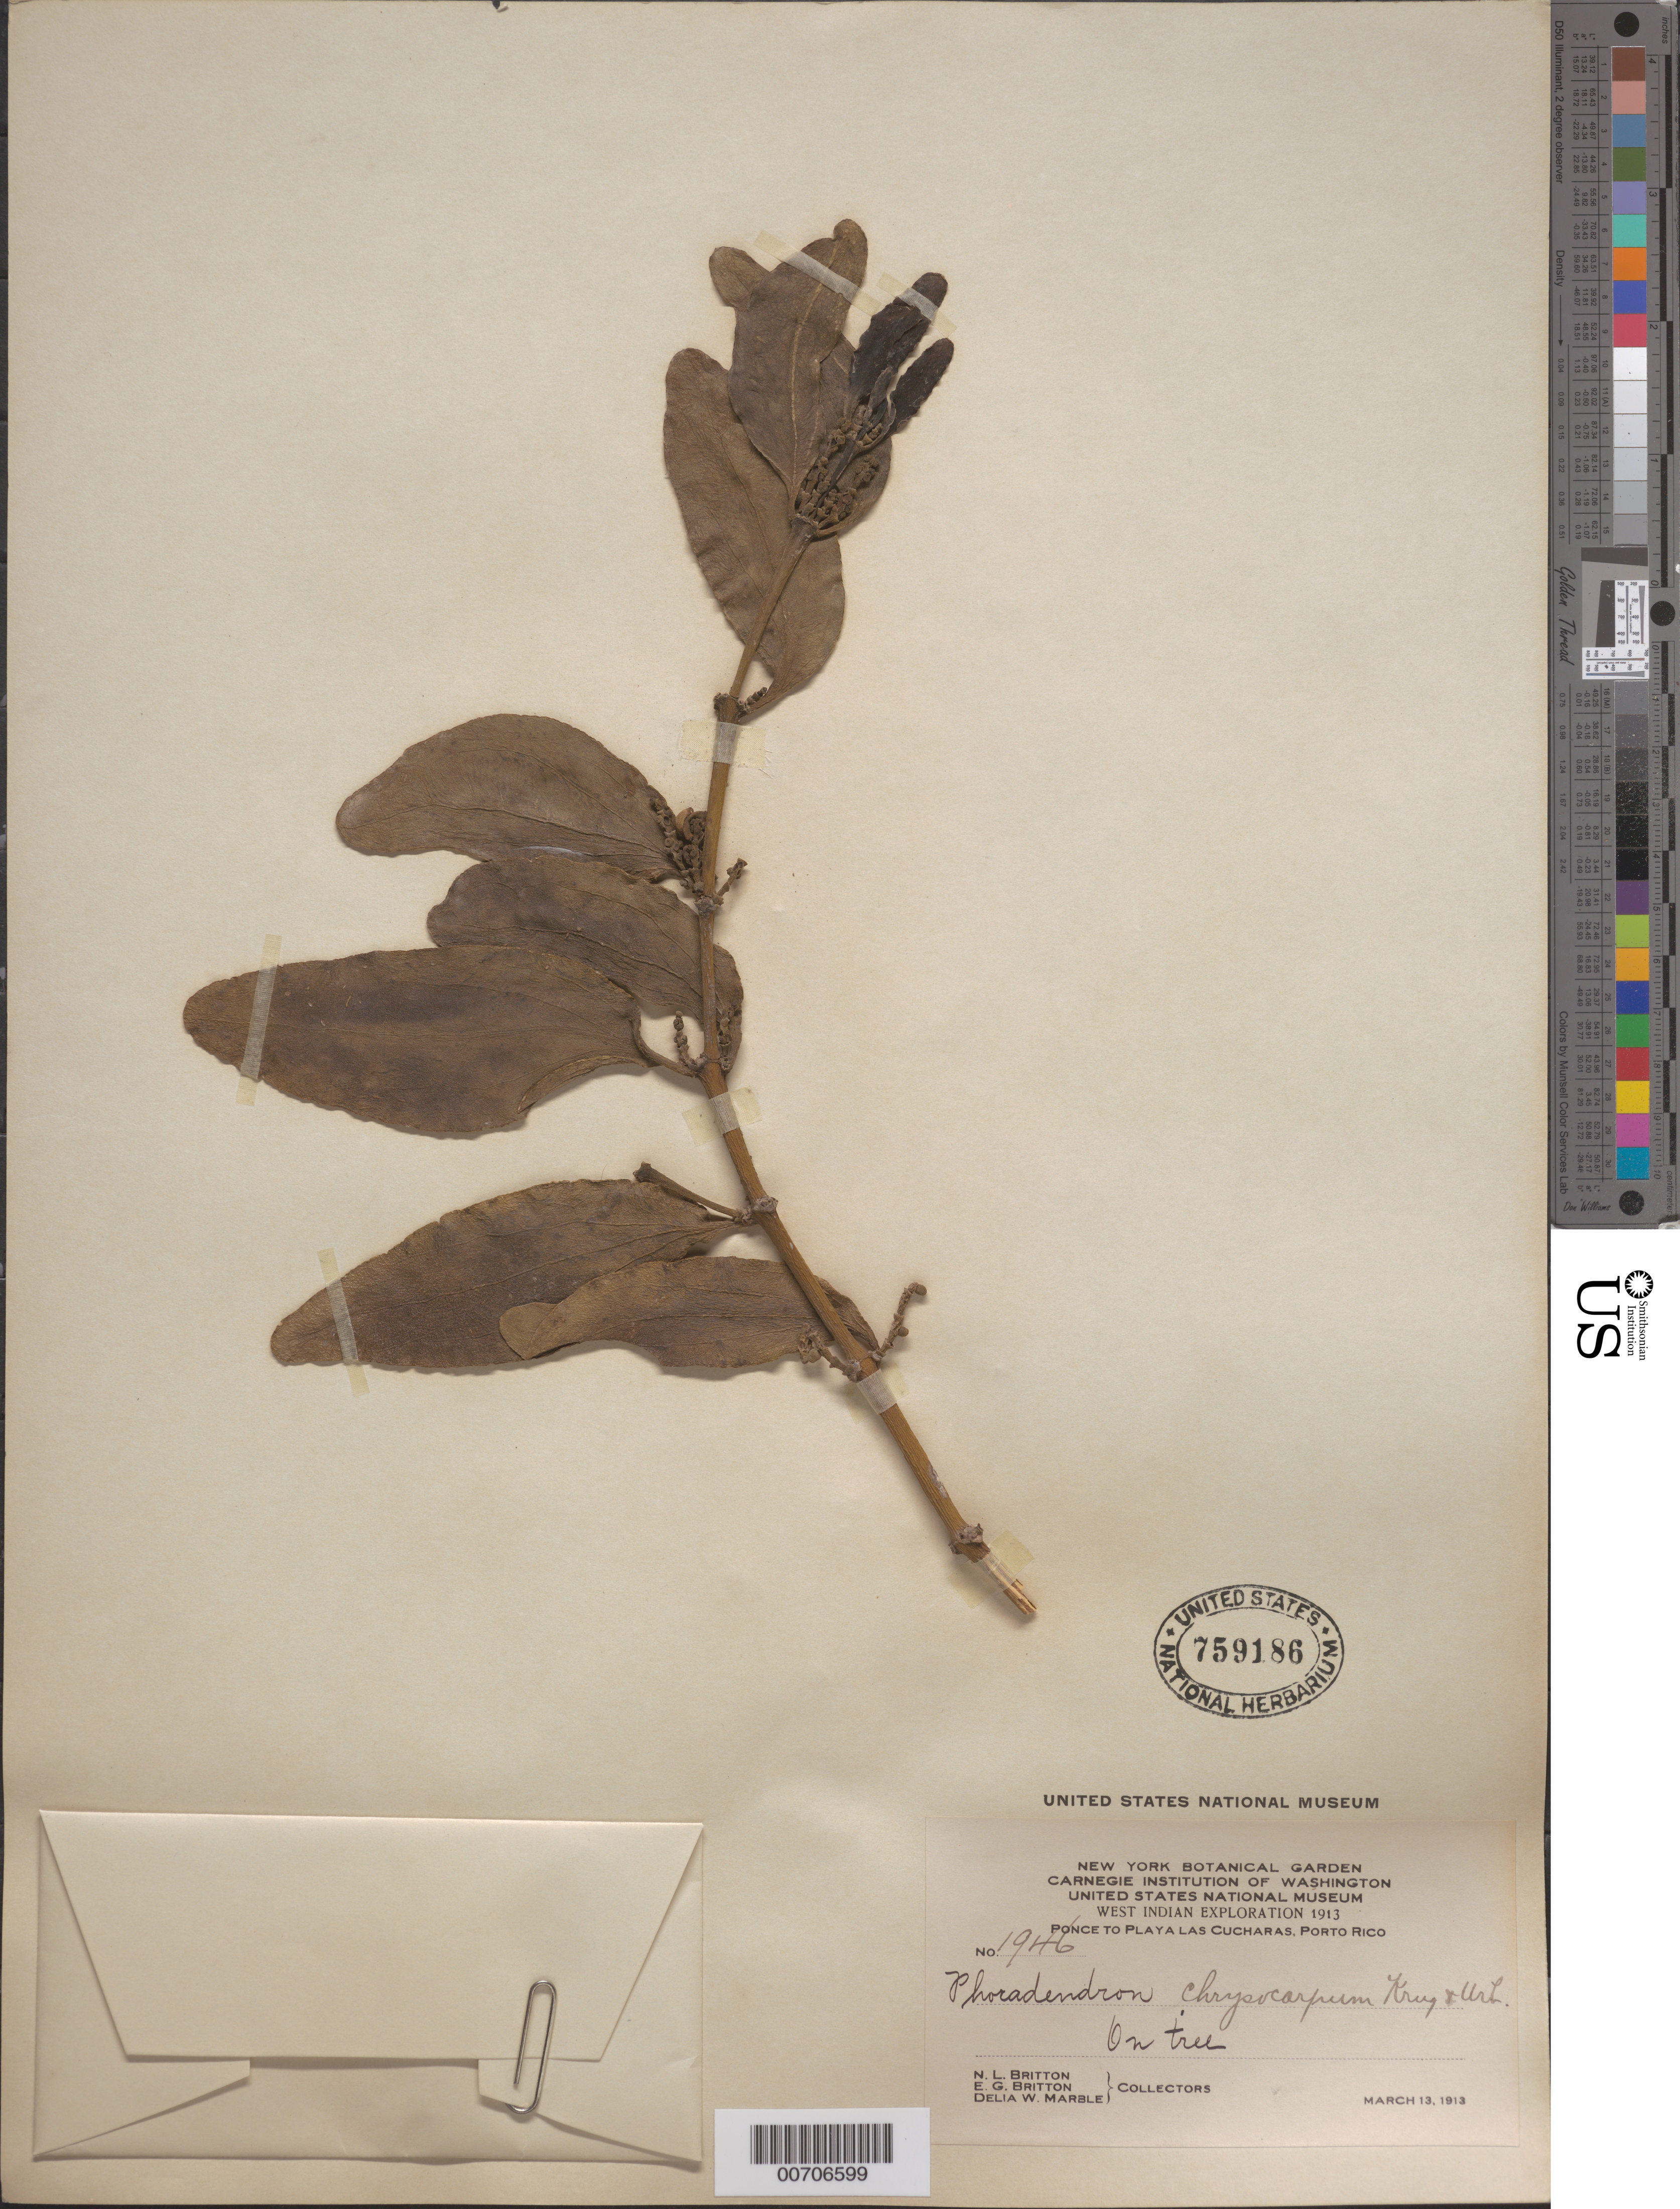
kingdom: Plantae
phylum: Tracheophyta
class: Magnoliopsida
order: Santalales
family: Viscaceae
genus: Phoradendron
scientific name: Phoradendron chrysocarpum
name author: Krug & Urb.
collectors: N. Britton, E. G. Britton & D. W. Marble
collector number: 1946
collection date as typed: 13 Mar 1913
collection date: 1913-03-13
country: Puerto Rico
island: Greater Antilles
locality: Ponce to Playa Las Cucharas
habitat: On tree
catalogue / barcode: US 759186